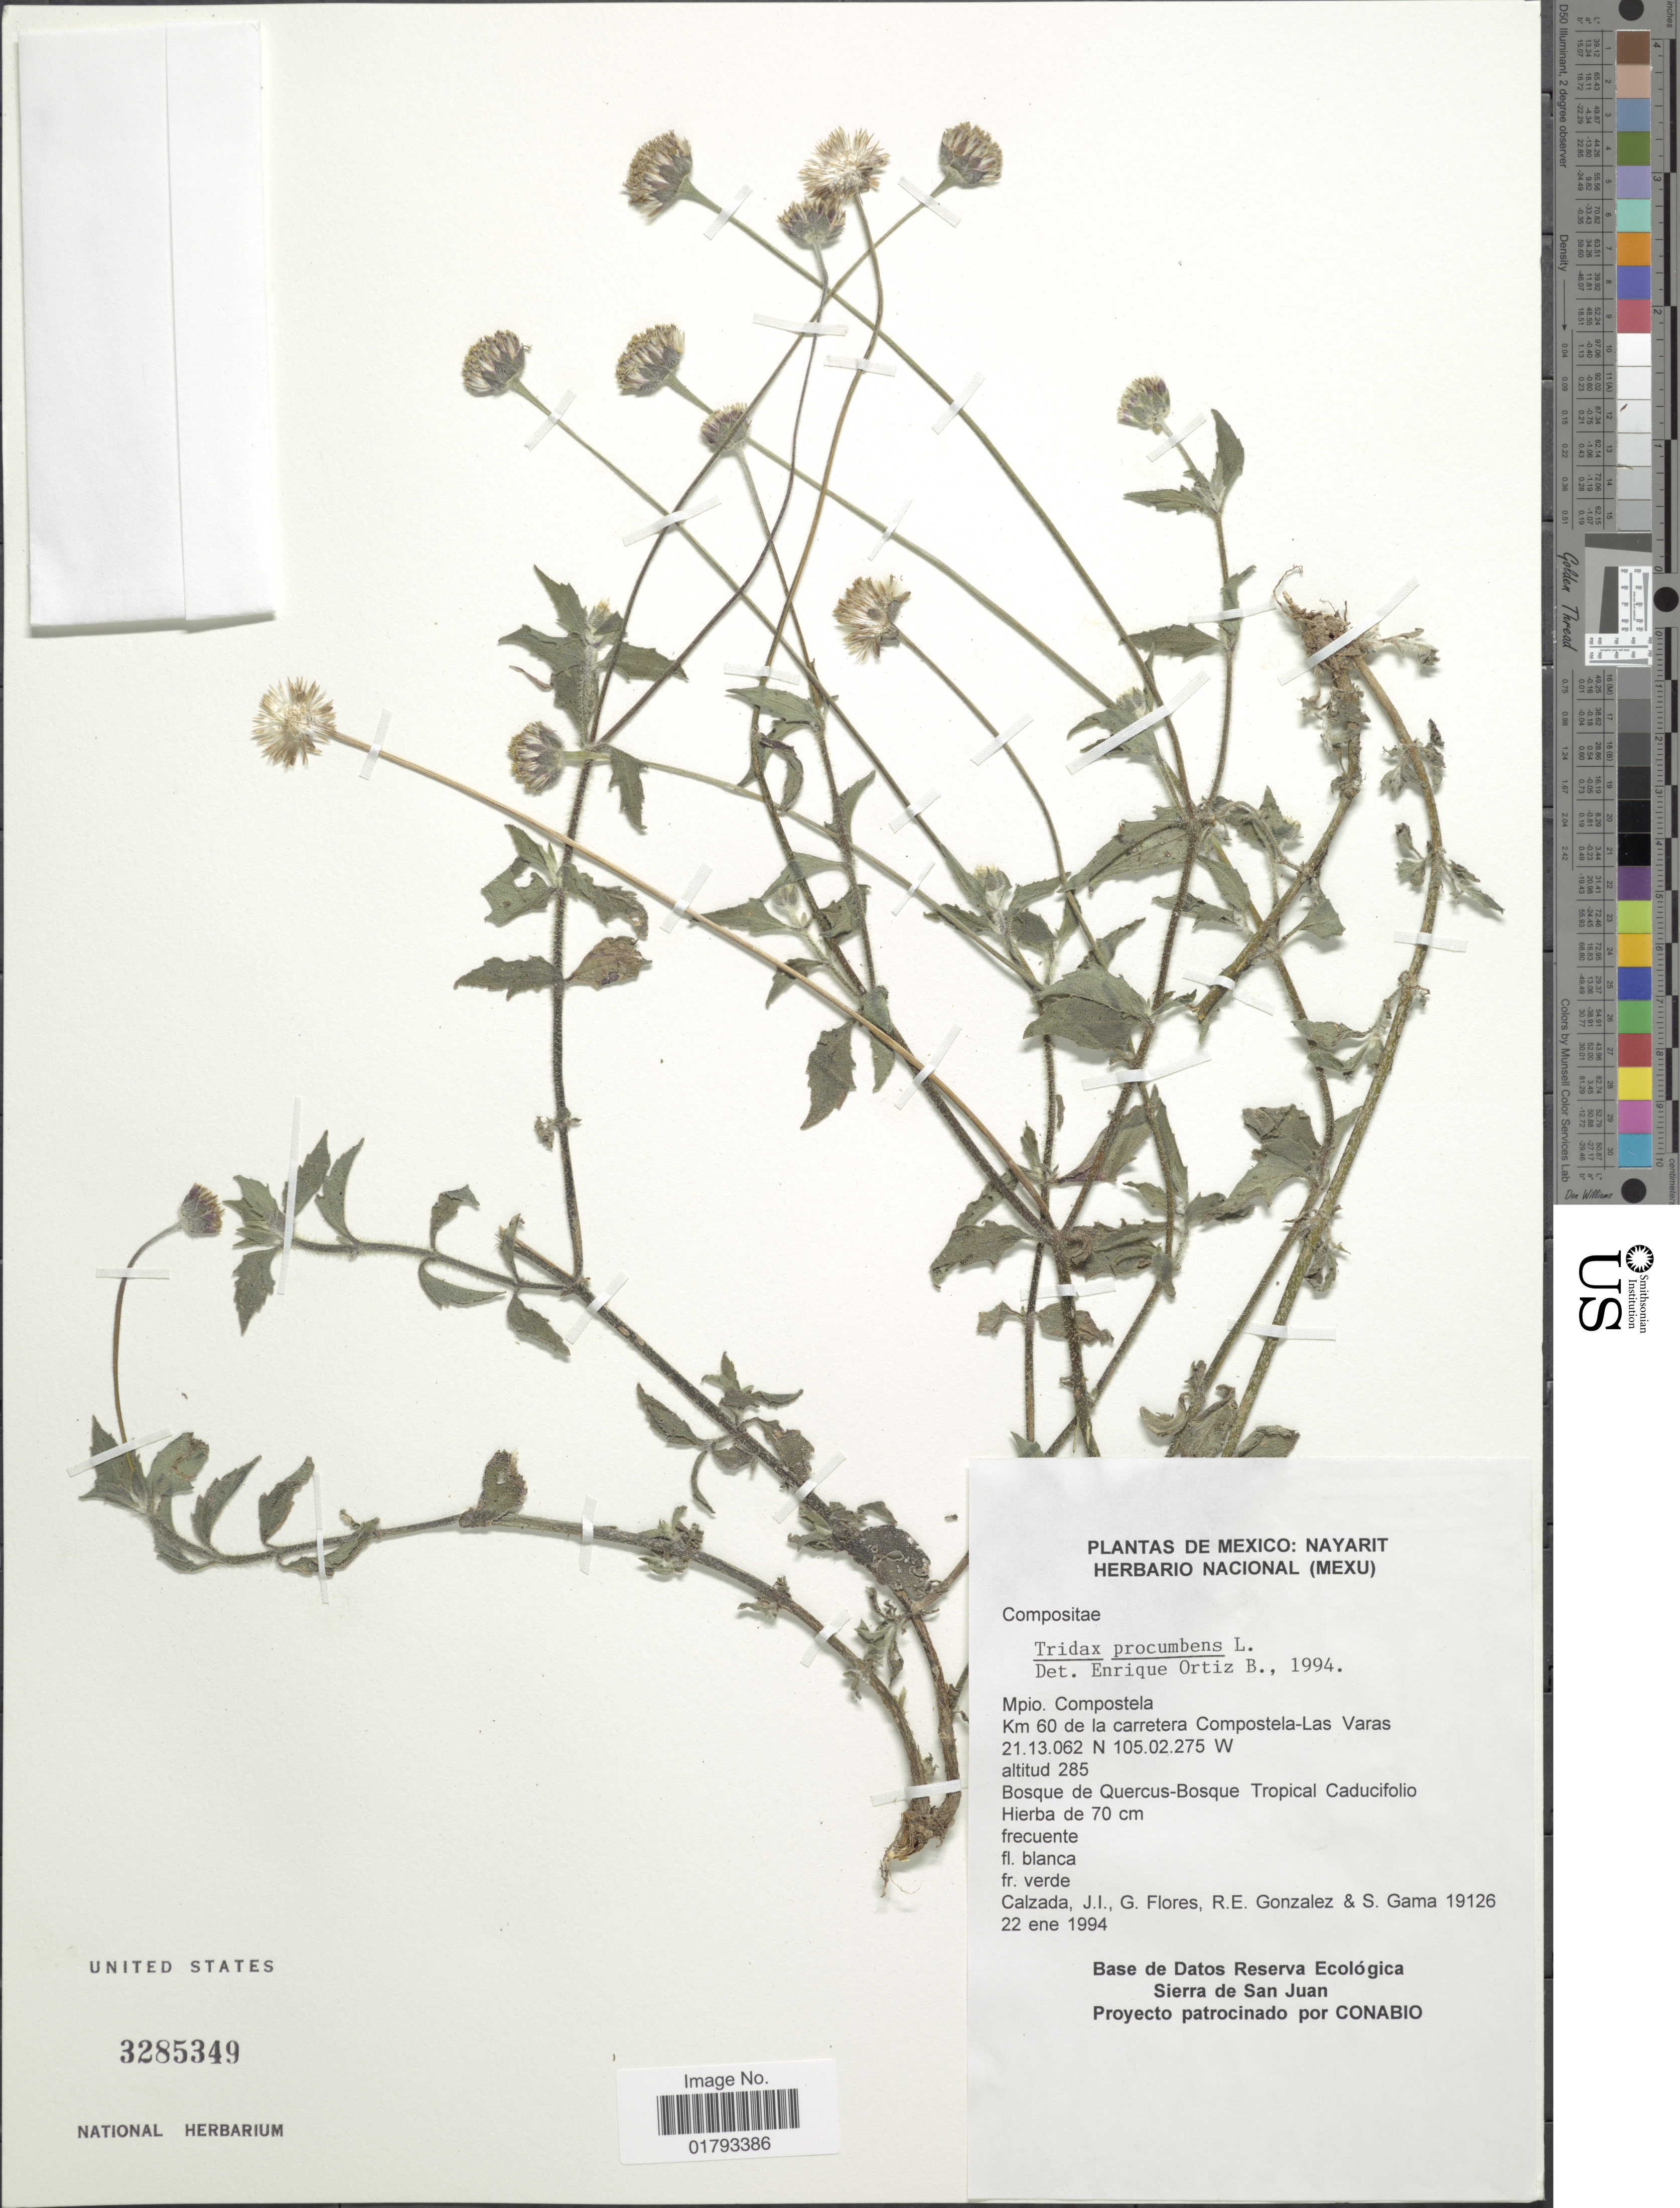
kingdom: Plantae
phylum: Tracheophyta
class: Magnoliopsida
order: Asterales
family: Asteraceae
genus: Tridax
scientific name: Tridax procumbens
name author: L.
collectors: J. Flores, R. Gonzalez & S. Gama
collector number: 19126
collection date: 1994-01-22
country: Mexico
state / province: Nayarit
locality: Mexico: Nayarot. Mpio. Compostela. Km 60 de la carretera Compostela - Las Varas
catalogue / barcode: US 3285349